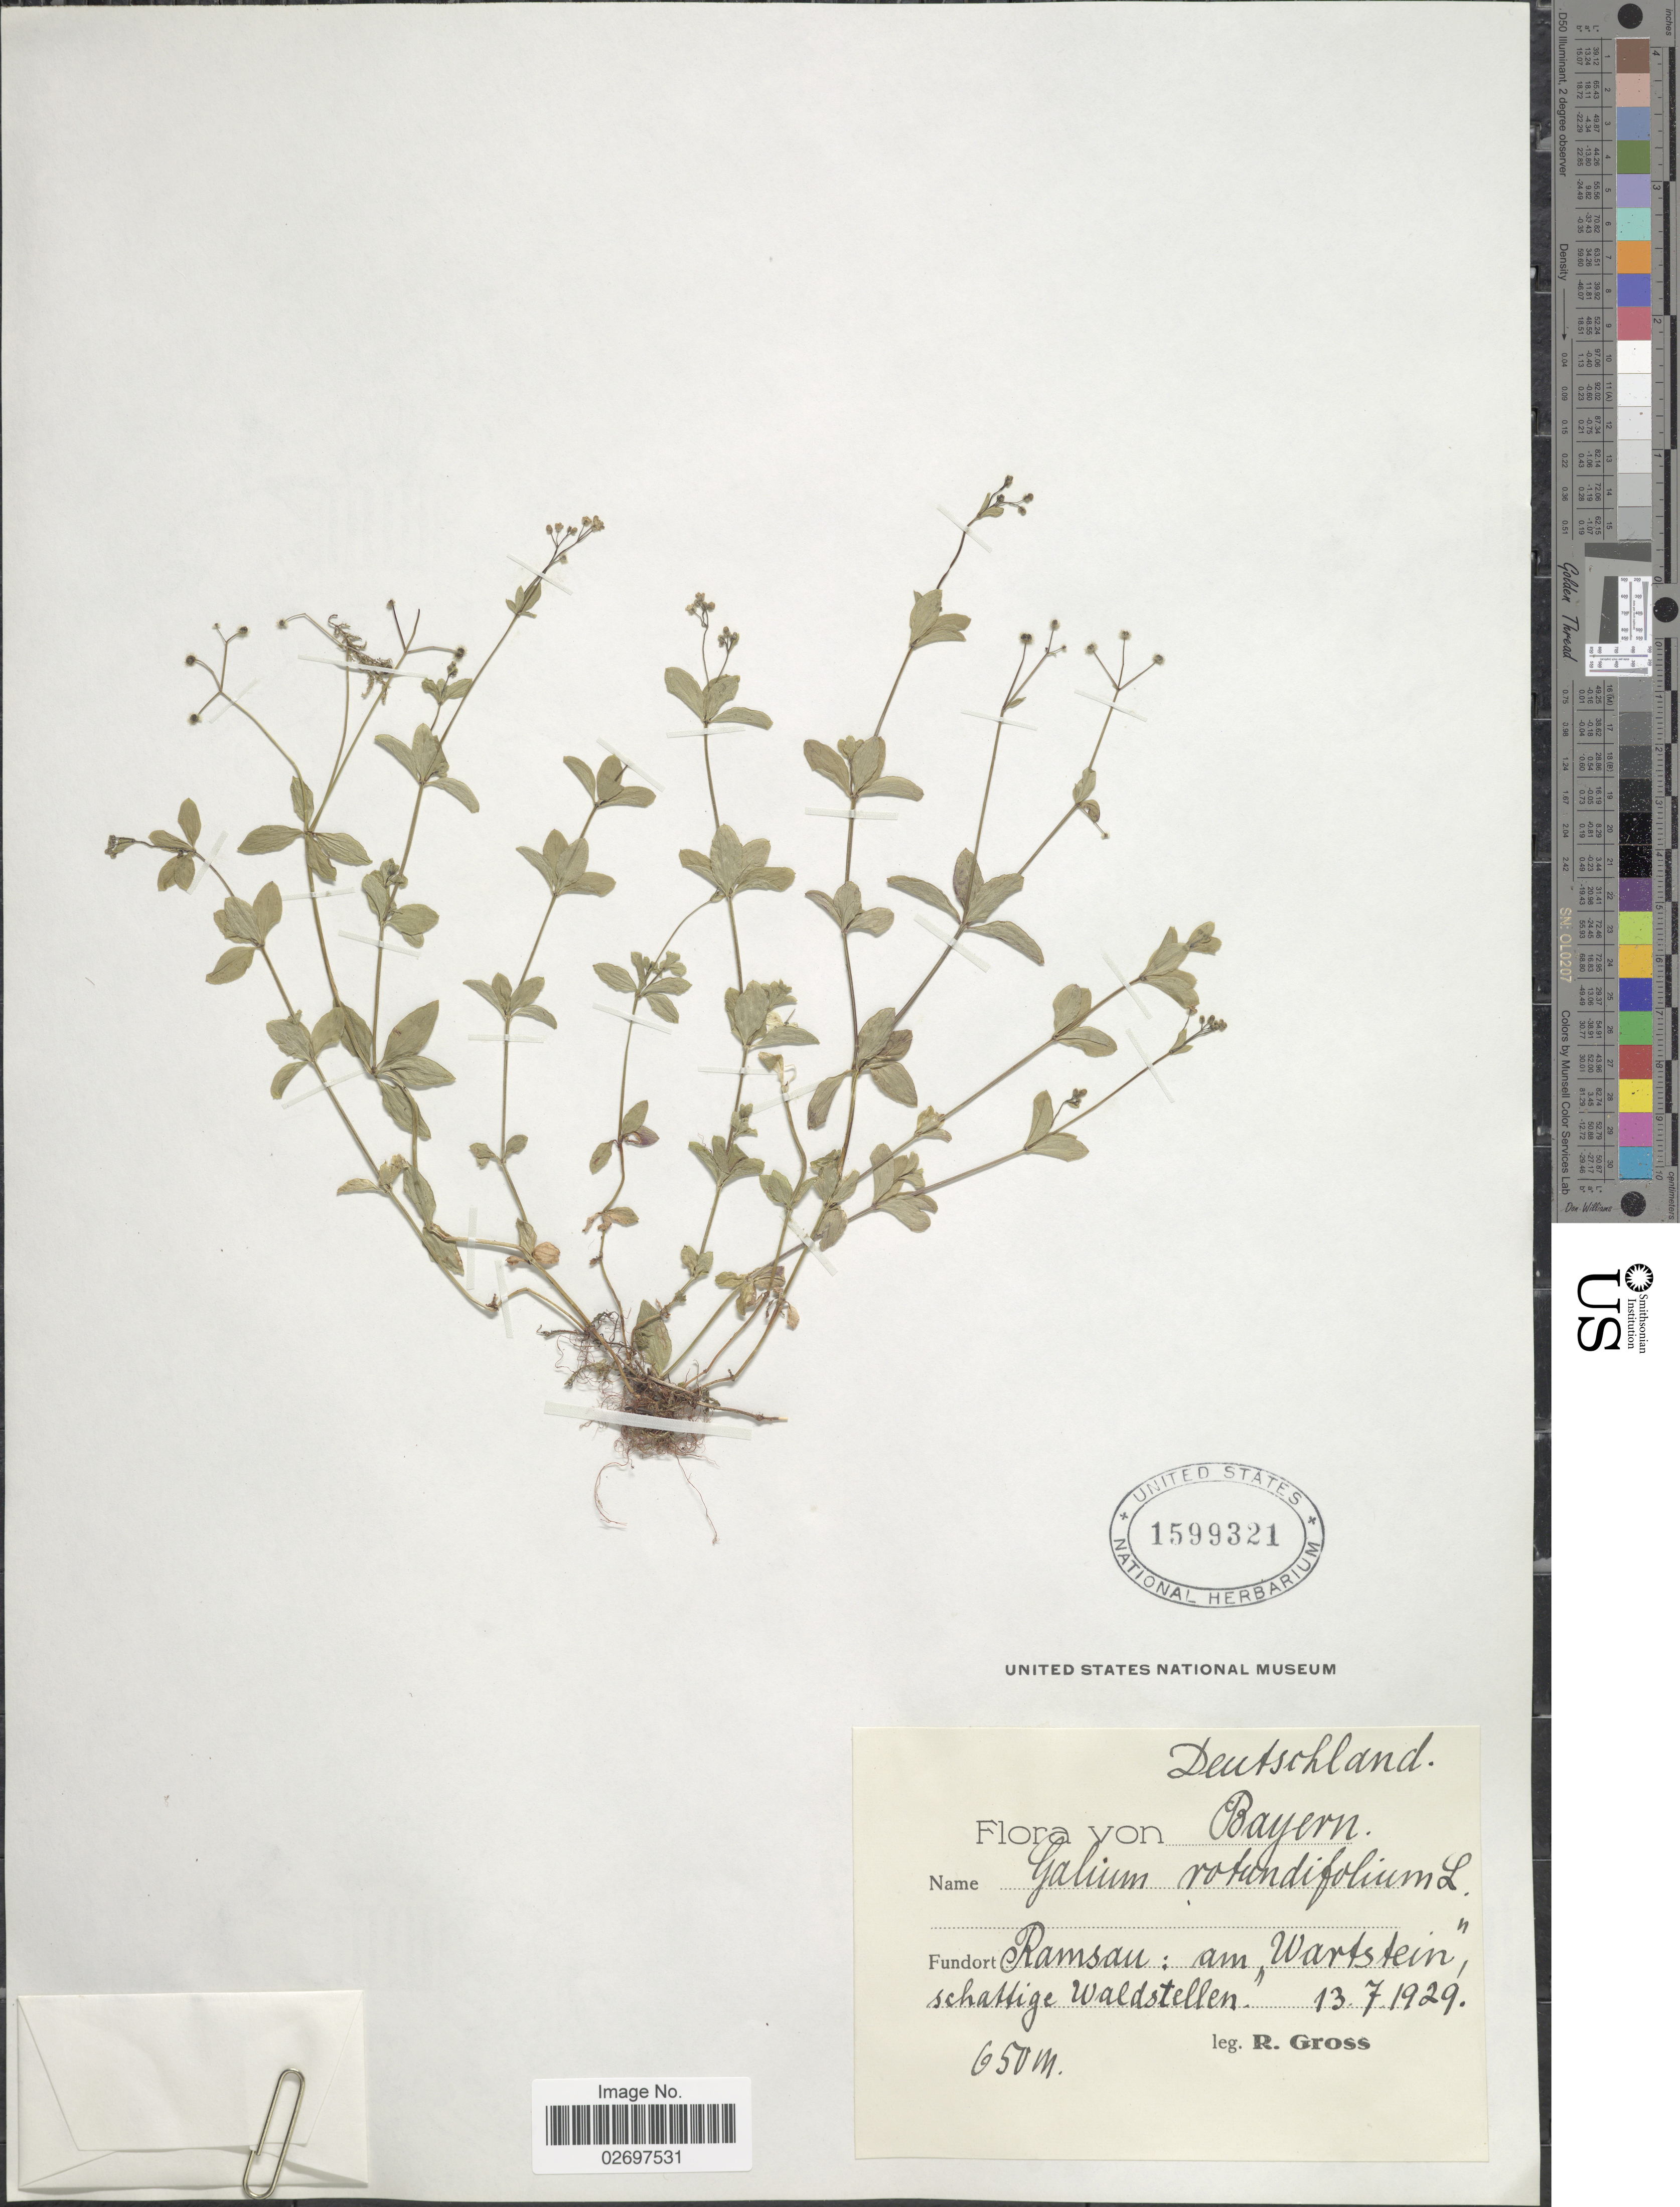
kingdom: Plantae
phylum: Tracheophyta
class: Magnoliopsida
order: Gentianales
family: Rubiaceae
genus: Galium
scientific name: Galium rotundifolium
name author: L.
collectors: R. Gross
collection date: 1929-07-13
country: Germany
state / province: Bayern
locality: Deutschland. Ramsau: am "Wartstein", schattige Waldstellen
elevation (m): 650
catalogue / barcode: US 1599321